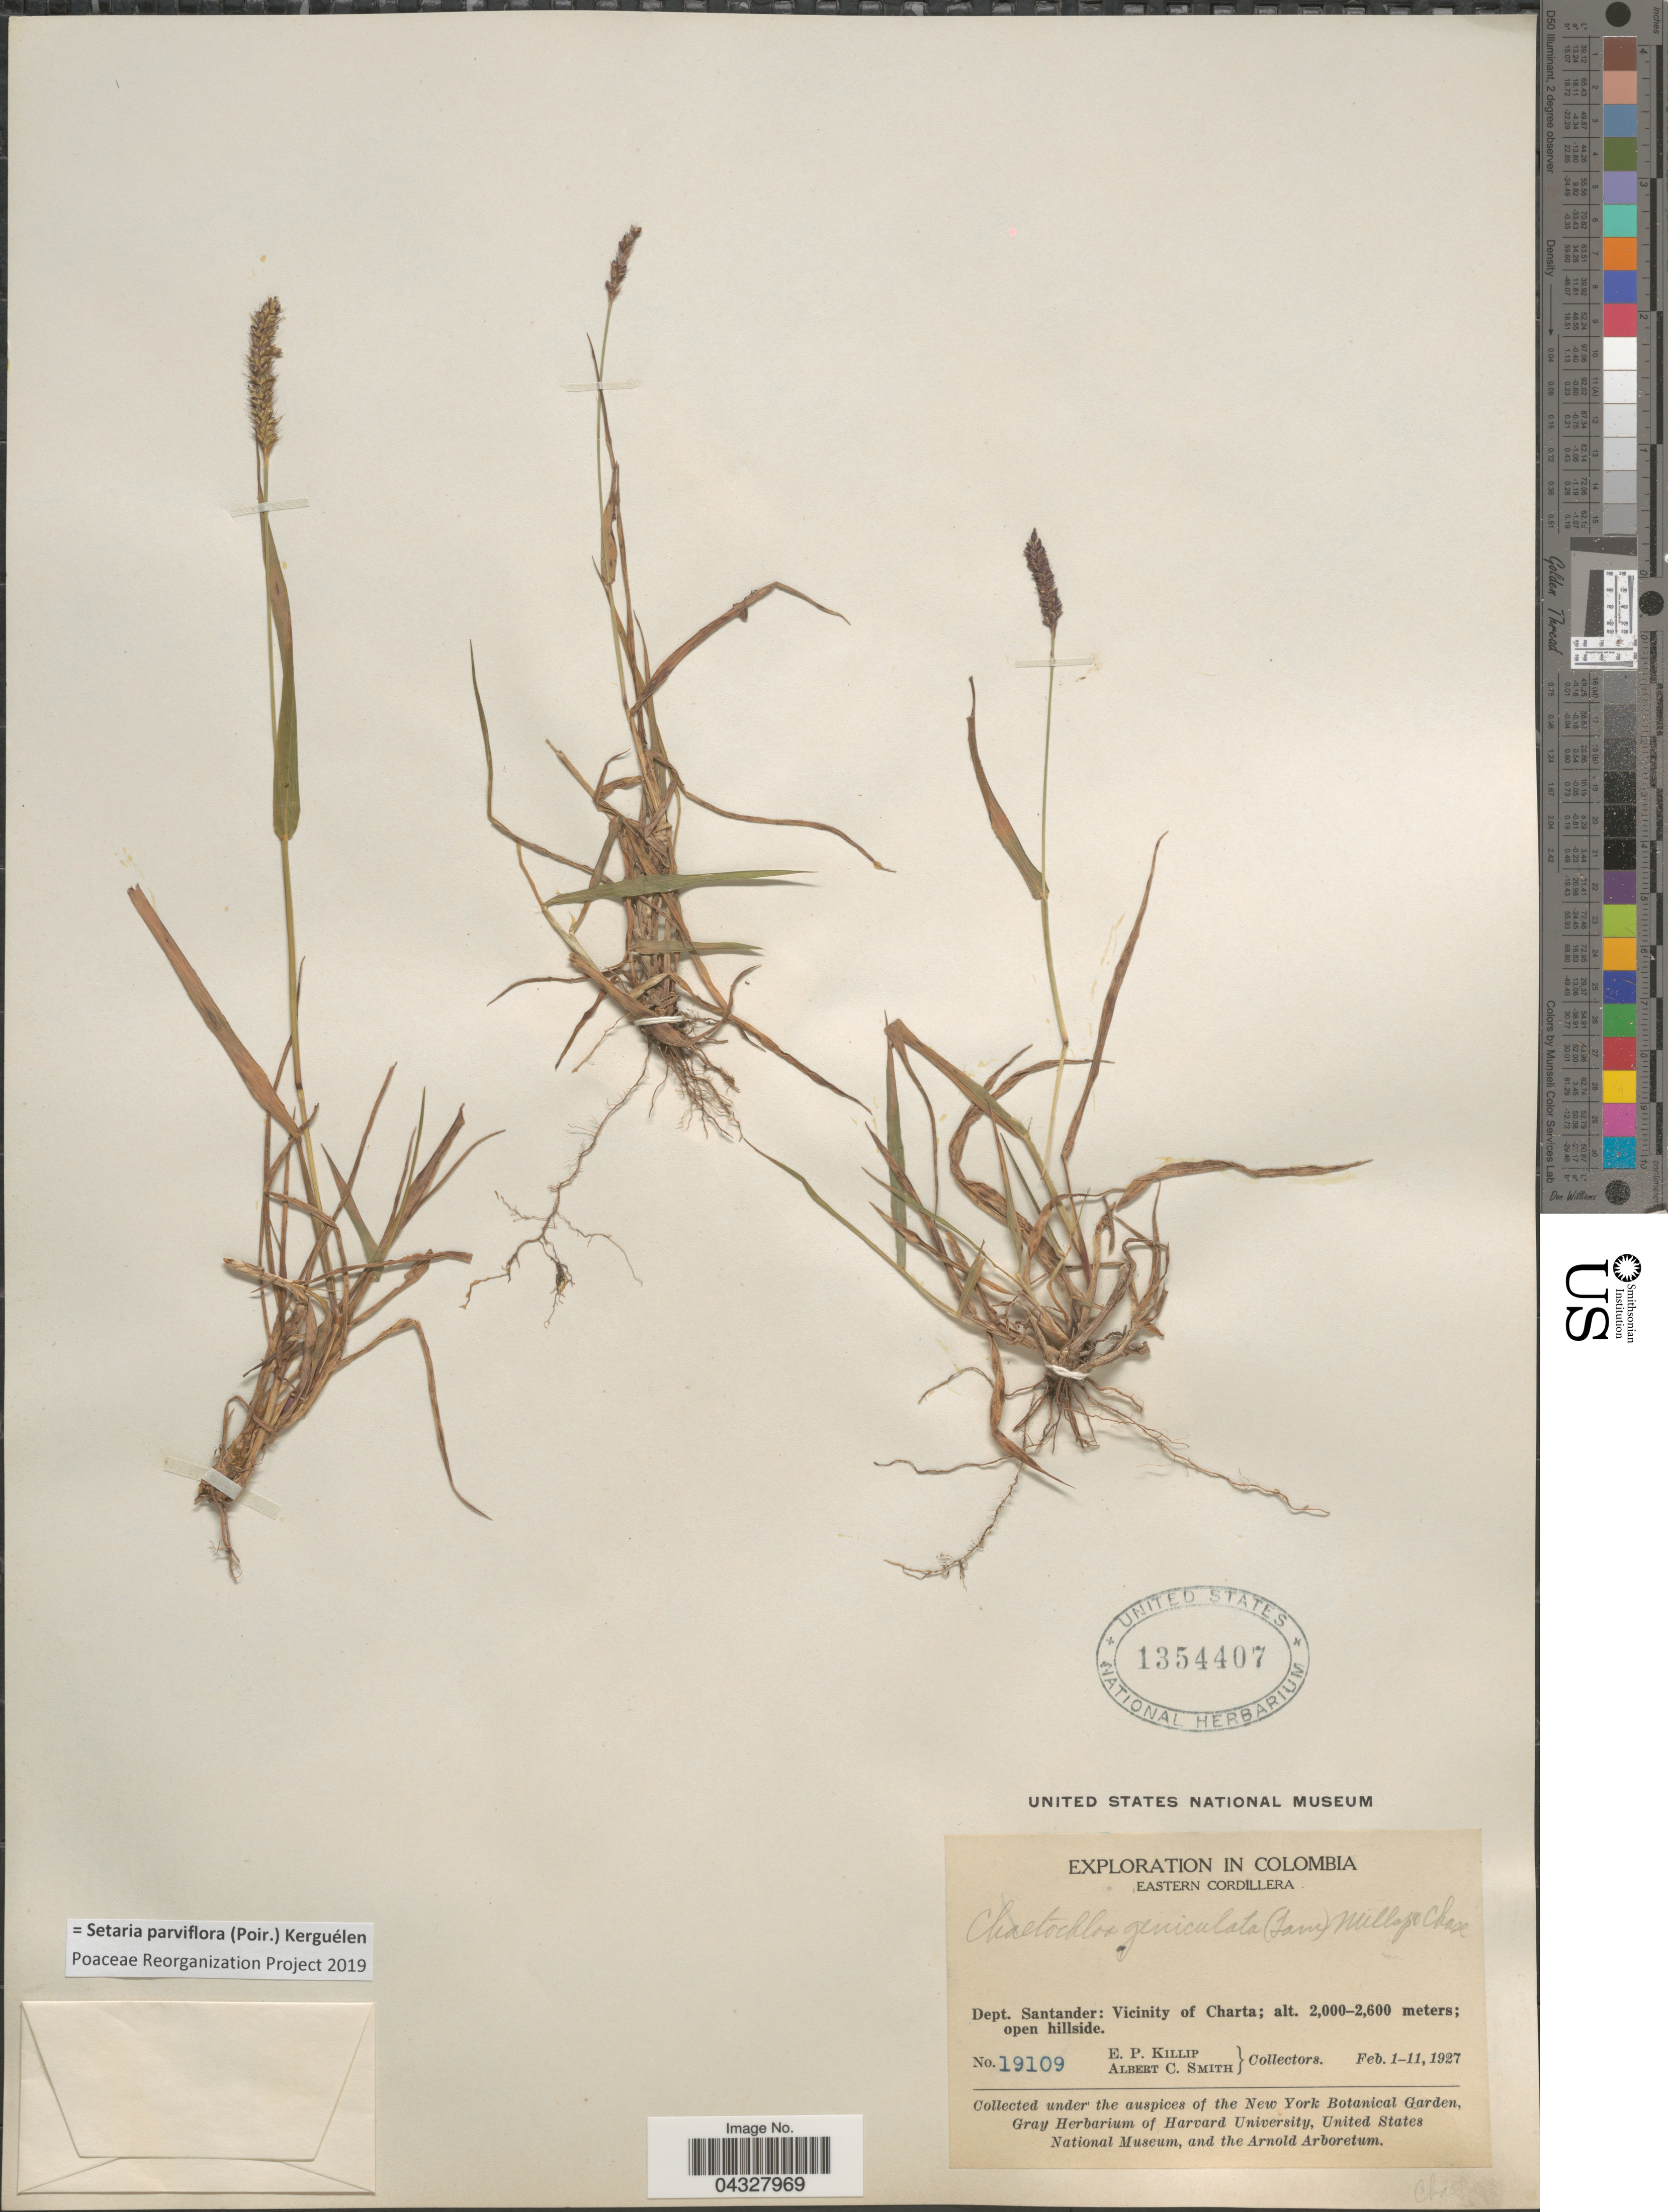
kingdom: Plantae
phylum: Tracheophyta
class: Liliopsida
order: Poales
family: Poaceae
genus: Setaria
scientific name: Setaria parviflora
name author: (Poir.) Kerguélen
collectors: E. P. Killip & A. C. Smith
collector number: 19109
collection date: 1927-02-01/1927-02-11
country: Colombia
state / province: Santander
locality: Exploration of Colombia. Eastern Cordillera. Dept. Santander: Vicinity of Charta.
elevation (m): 2000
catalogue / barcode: US 1354407